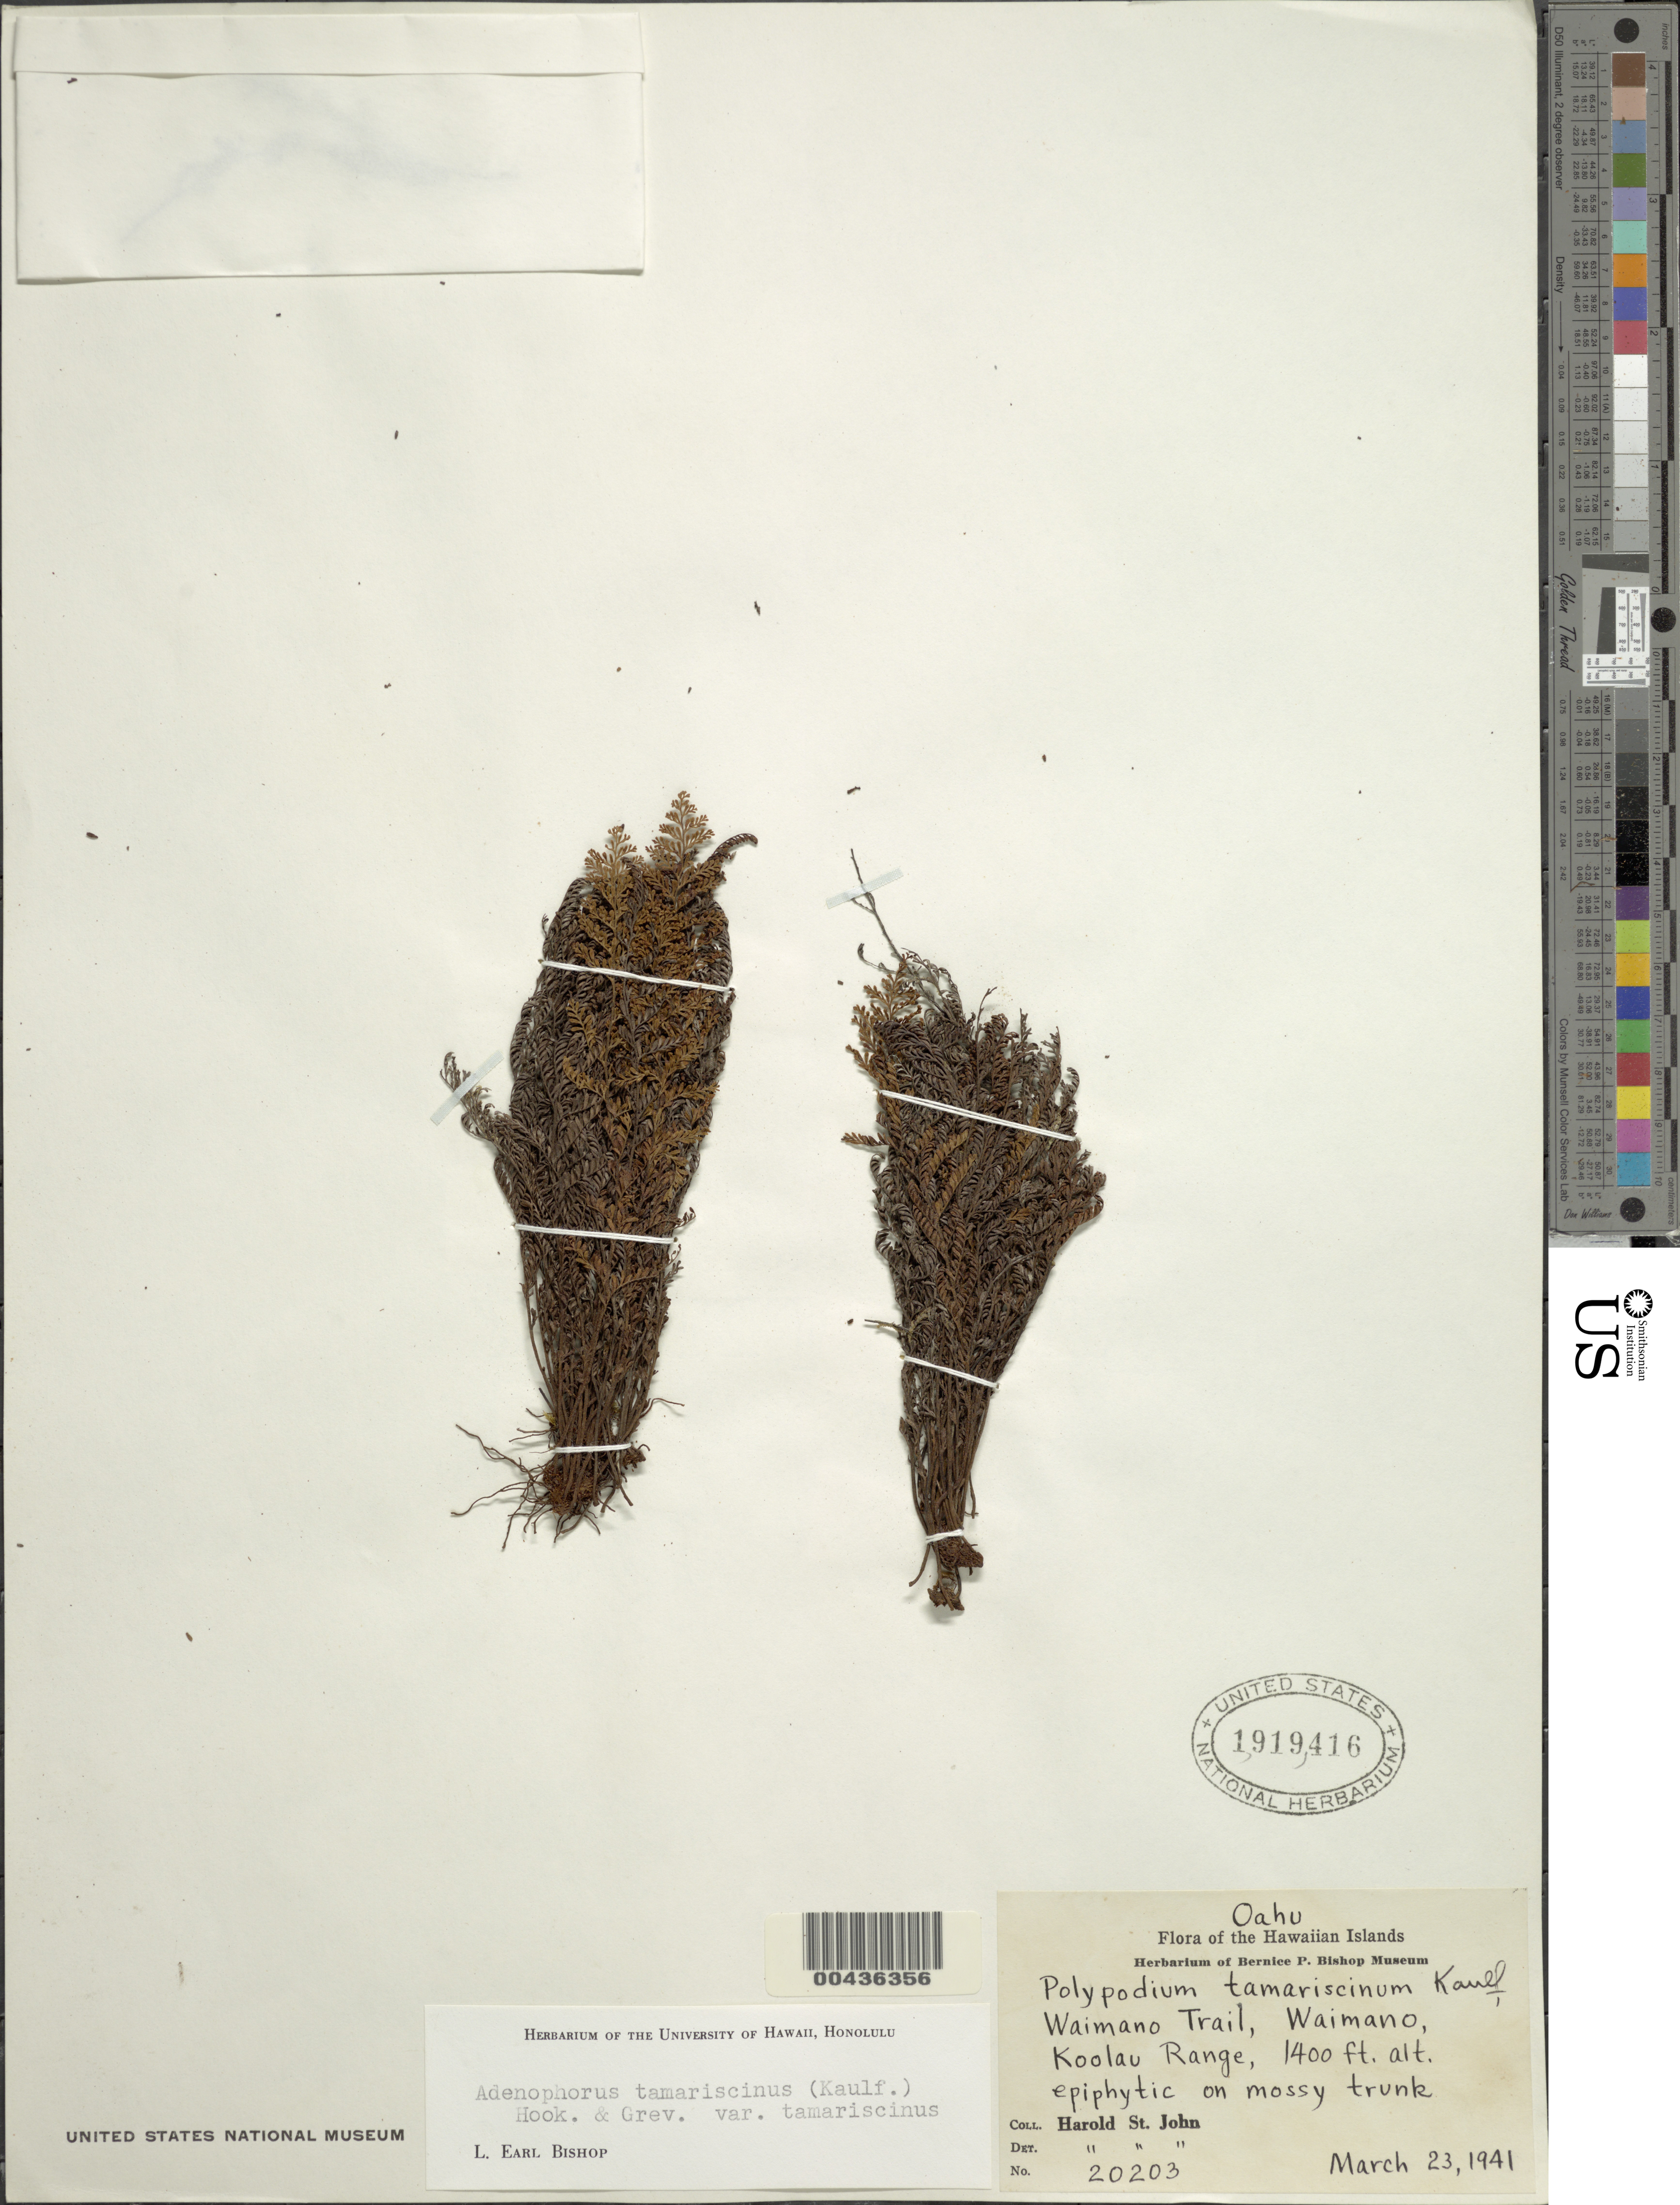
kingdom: Plantae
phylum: Tracheophyta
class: Polypodiopsida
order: Polypodiales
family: Polypodiaceae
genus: Adenophorus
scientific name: Adenophorus tamariscinus var. tamariscinus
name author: Hook. & Grev.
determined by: Bishop, L. E.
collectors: H. St. John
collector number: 20203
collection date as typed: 23 Mar 1941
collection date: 1941-03-23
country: United States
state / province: Hawaii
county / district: Honolulu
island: Oahu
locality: Waimano Trail, Waimano, Koolau Range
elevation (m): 427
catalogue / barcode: US 1919416